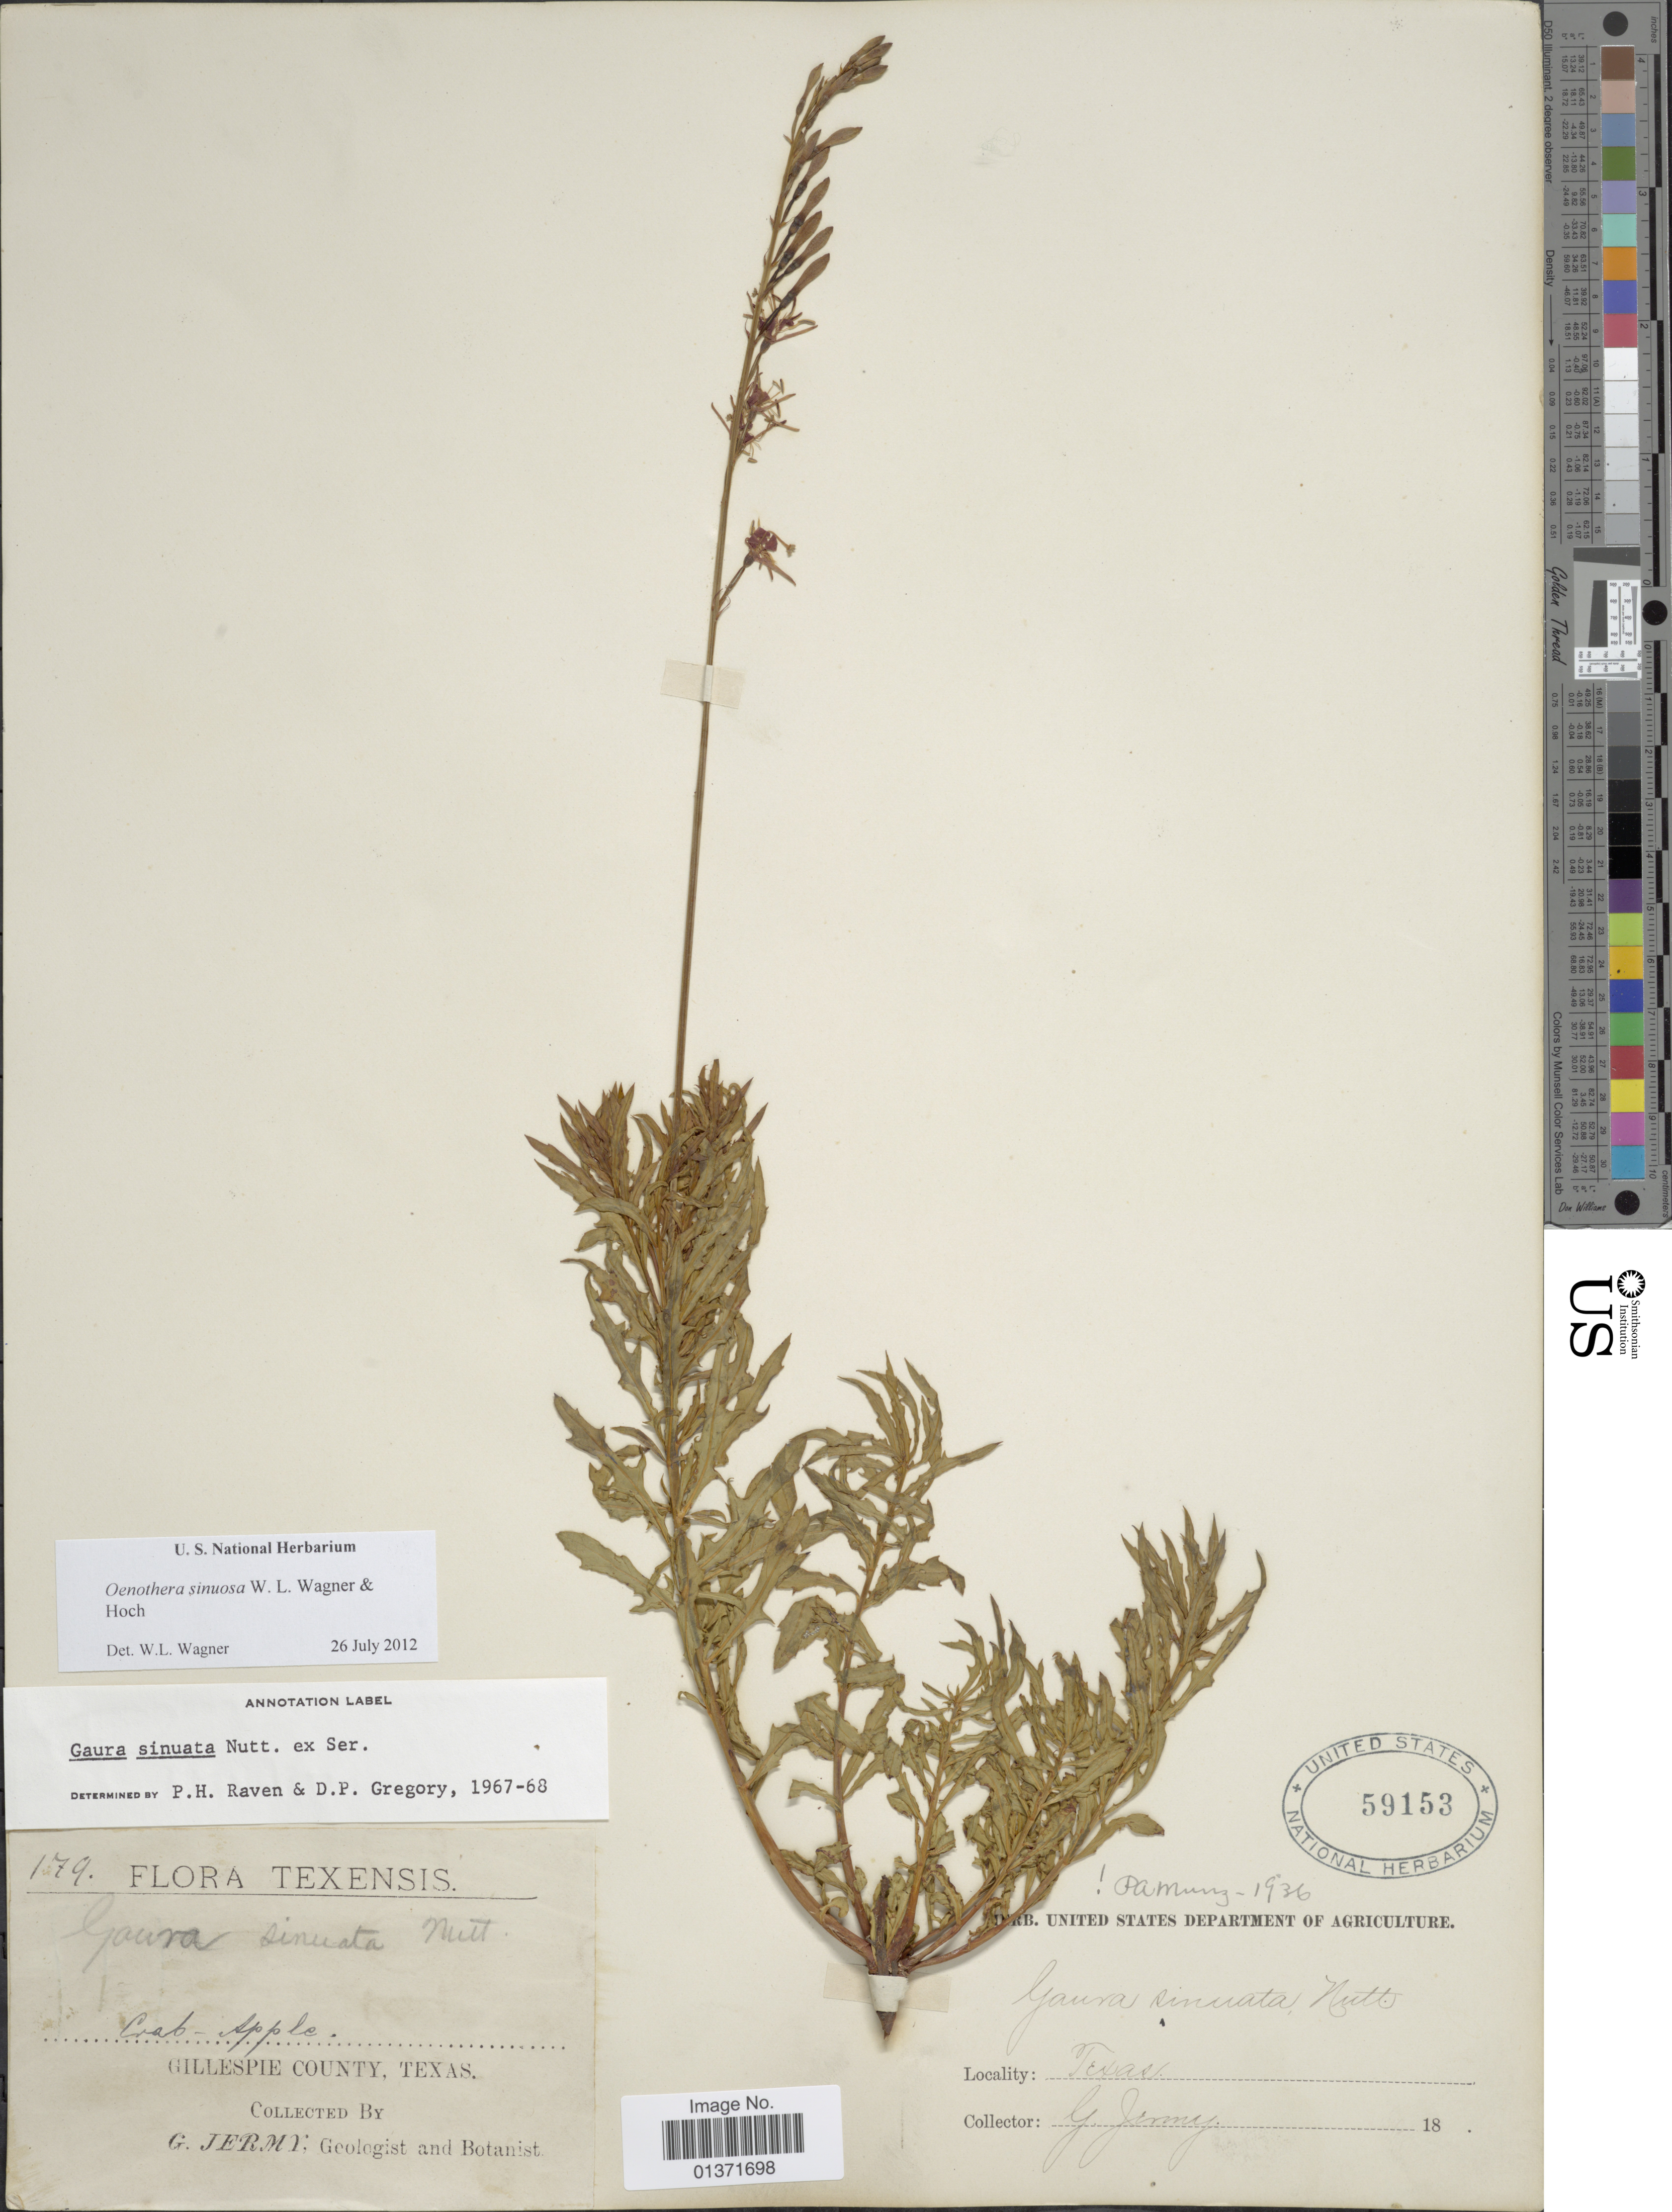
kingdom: Plantae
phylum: Tracheophyta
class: Magnoliopsida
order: Myrtales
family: Onagraceae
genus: Oenothera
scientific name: Oenothera sinuosa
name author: Nutt. ex Ser.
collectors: G. Jermy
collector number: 179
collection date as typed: Transcribed d/m/y: //18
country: United States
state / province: Texas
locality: Gillespie County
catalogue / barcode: US 59153